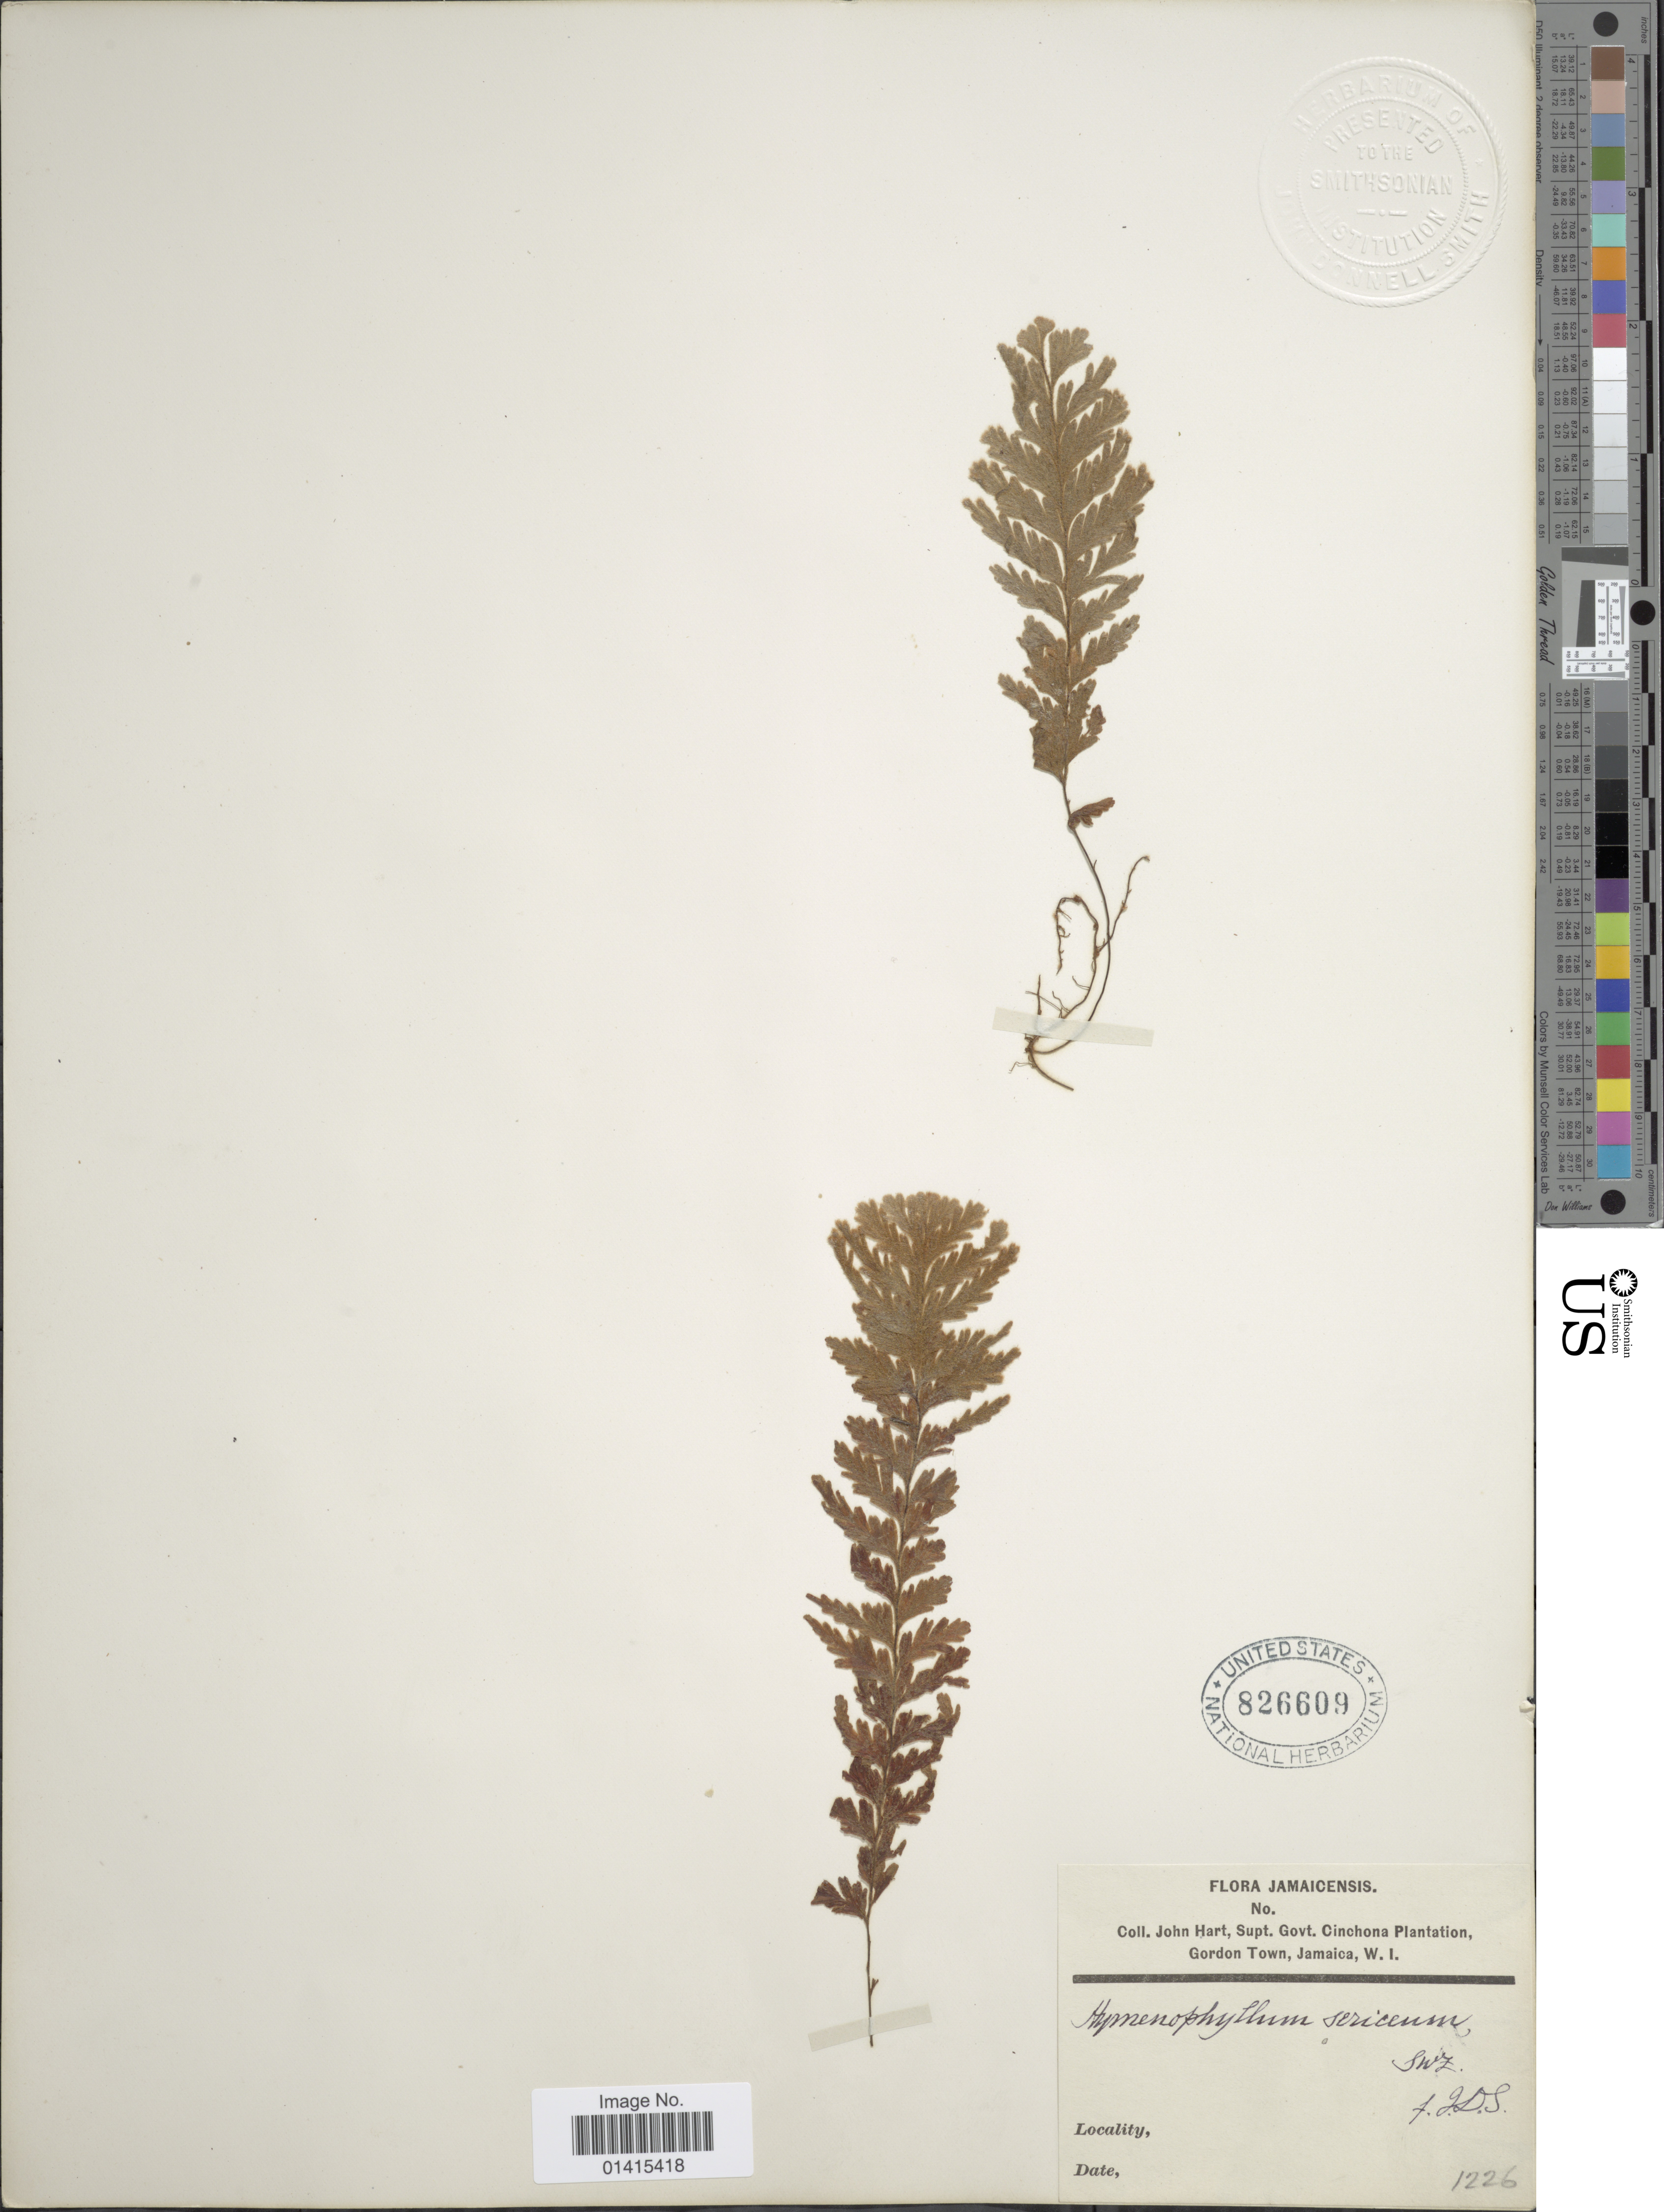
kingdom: Plantae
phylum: Tracheophyta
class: Polypodiopsida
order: Hymenophyllales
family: Hymenophyllaceae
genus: Hymenophyllum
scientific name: Hymenophyllum sericeum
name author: Sw. in Schrad.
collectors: J. H. Hart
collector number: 1226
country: Jamaica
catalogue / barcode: US 826609